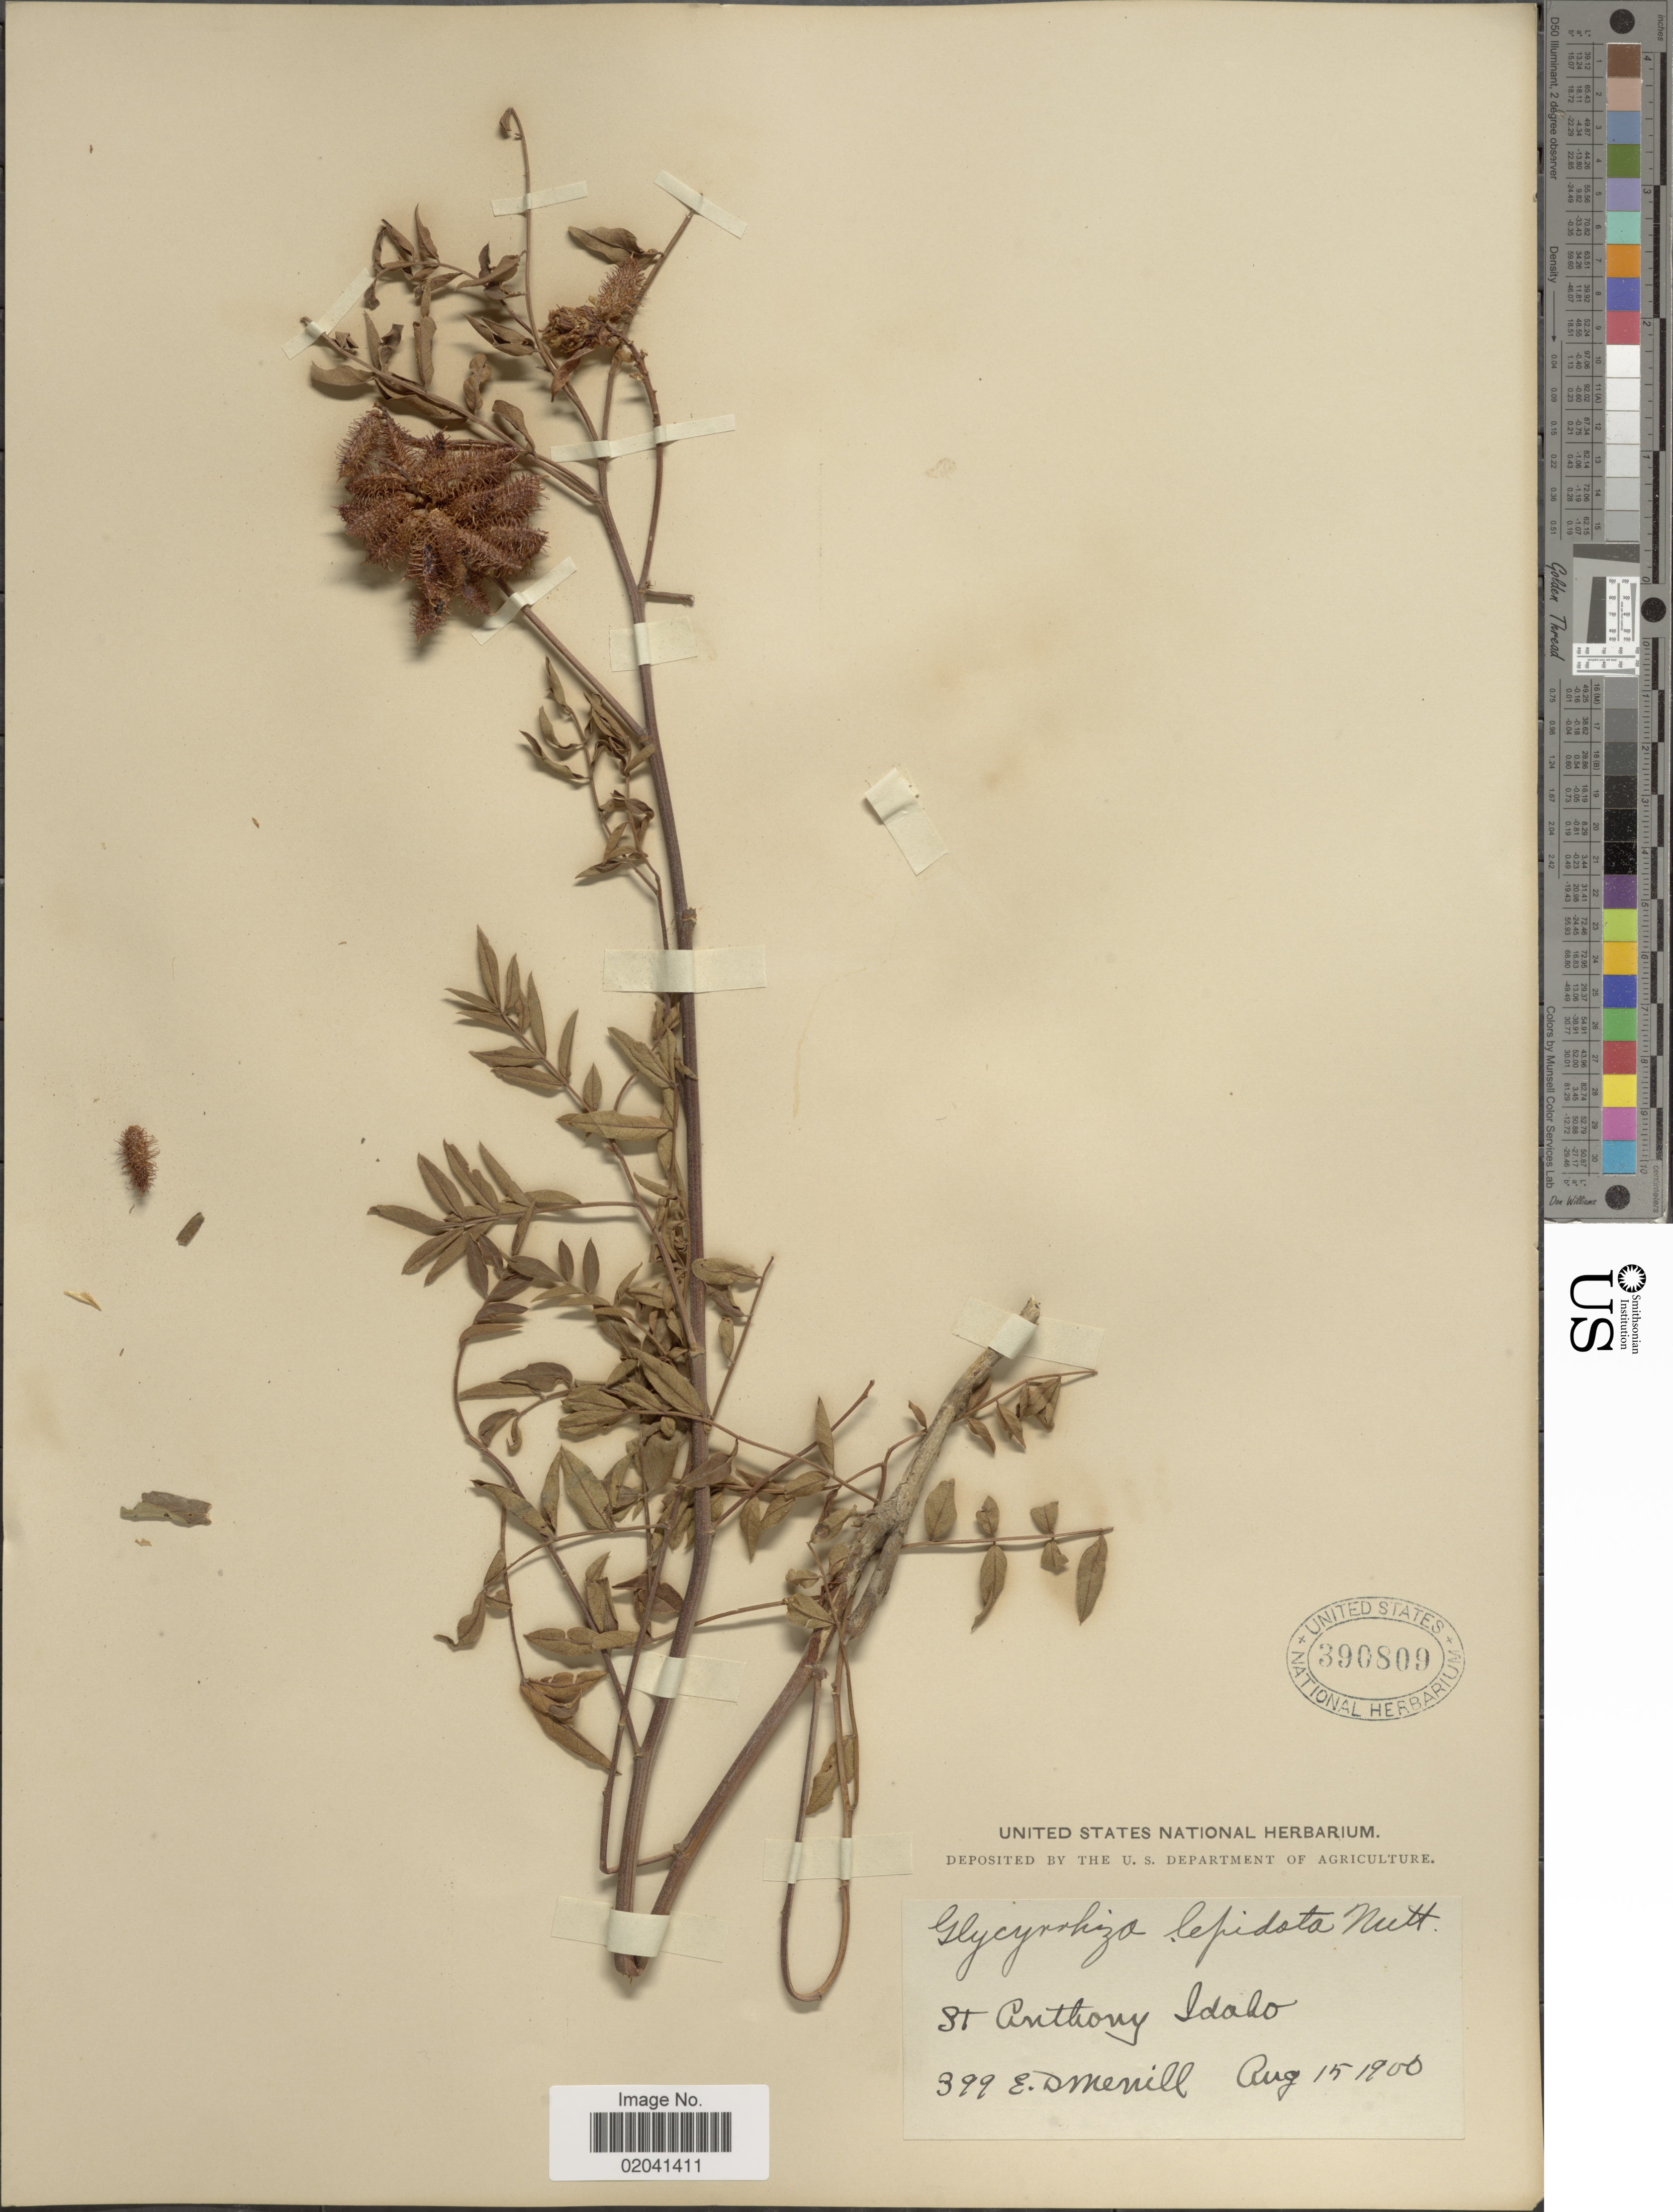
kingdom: Plantae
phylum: Tracheophyta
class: Magnoliopsida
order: Fabales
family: Fabaceae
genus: Glycyrrhiza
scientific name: Glycyrrhiza lepidota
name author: Pursh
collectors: E. D. Merrill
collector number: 399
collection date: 1900-08-15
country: United States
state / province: Idaho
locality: St Anthony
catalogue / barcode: US 390809